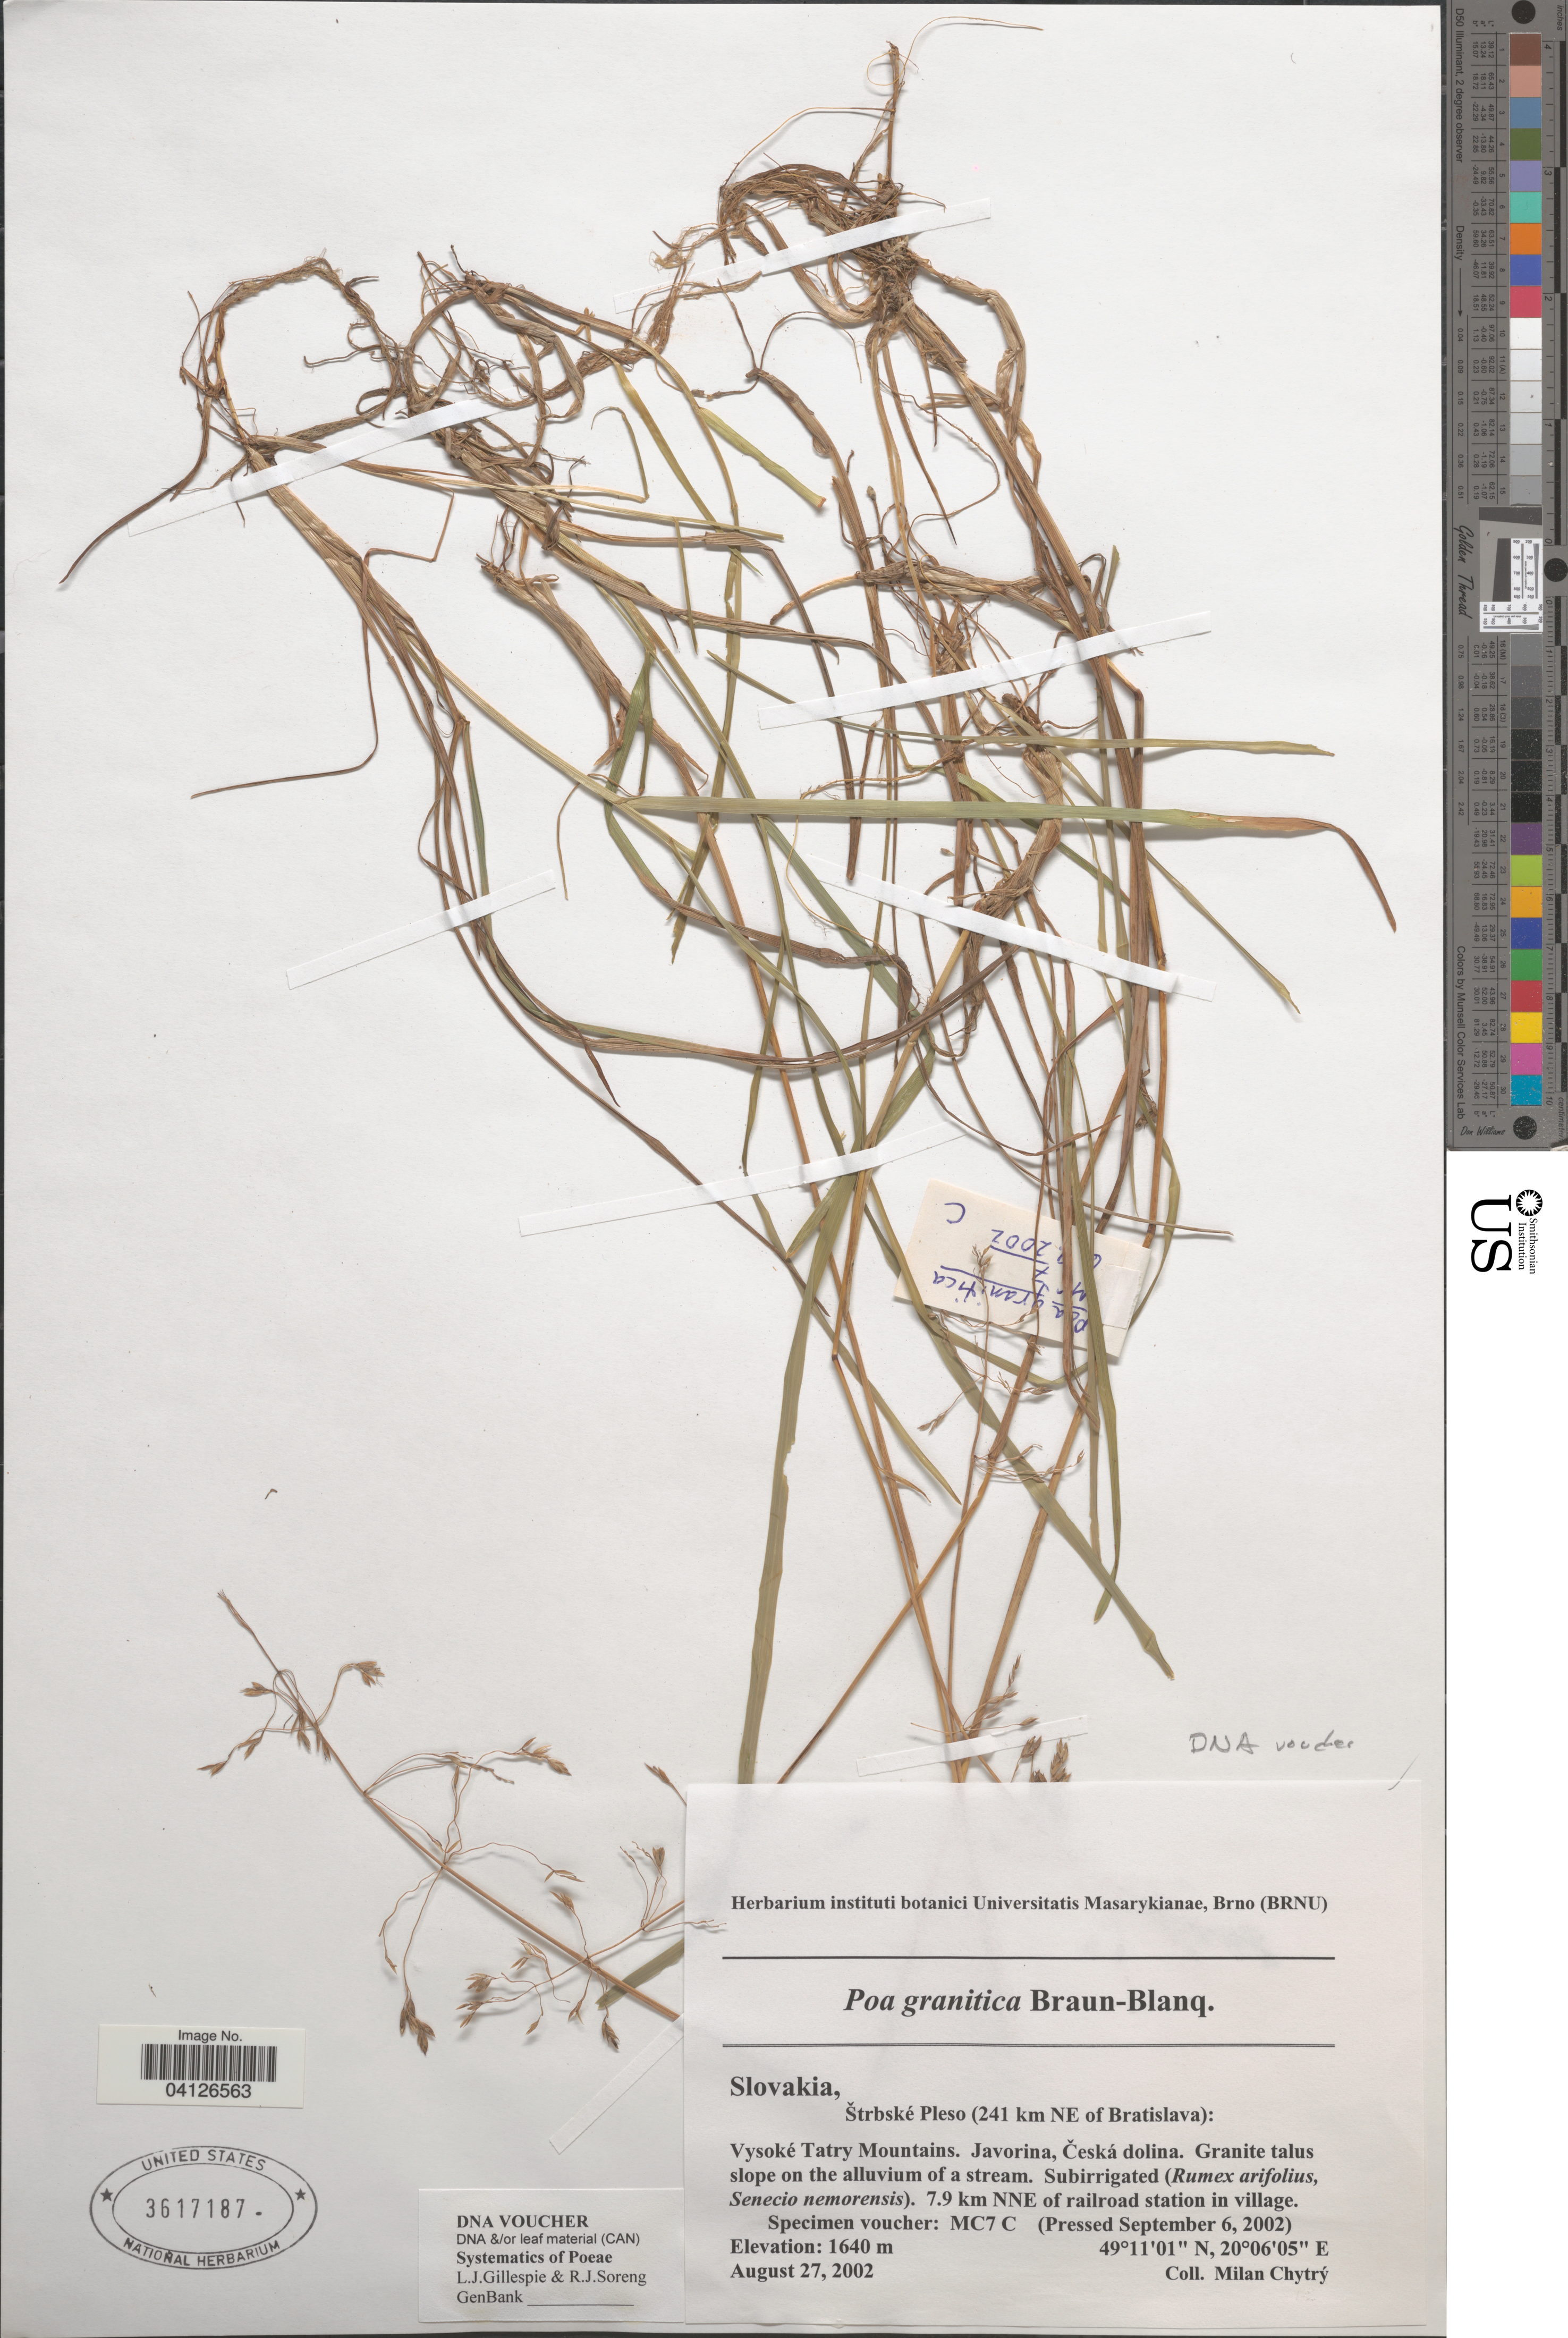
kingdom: Plantae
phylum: Tracheophyta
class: Liliopsida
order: Poales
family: Poaceae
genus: Poa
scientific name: Poa granitica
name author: Braun-Blanq.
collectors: Ex herb. instituti botanici Universitatis Masarykianae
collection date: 2002-09-06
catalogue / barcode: US 3617187